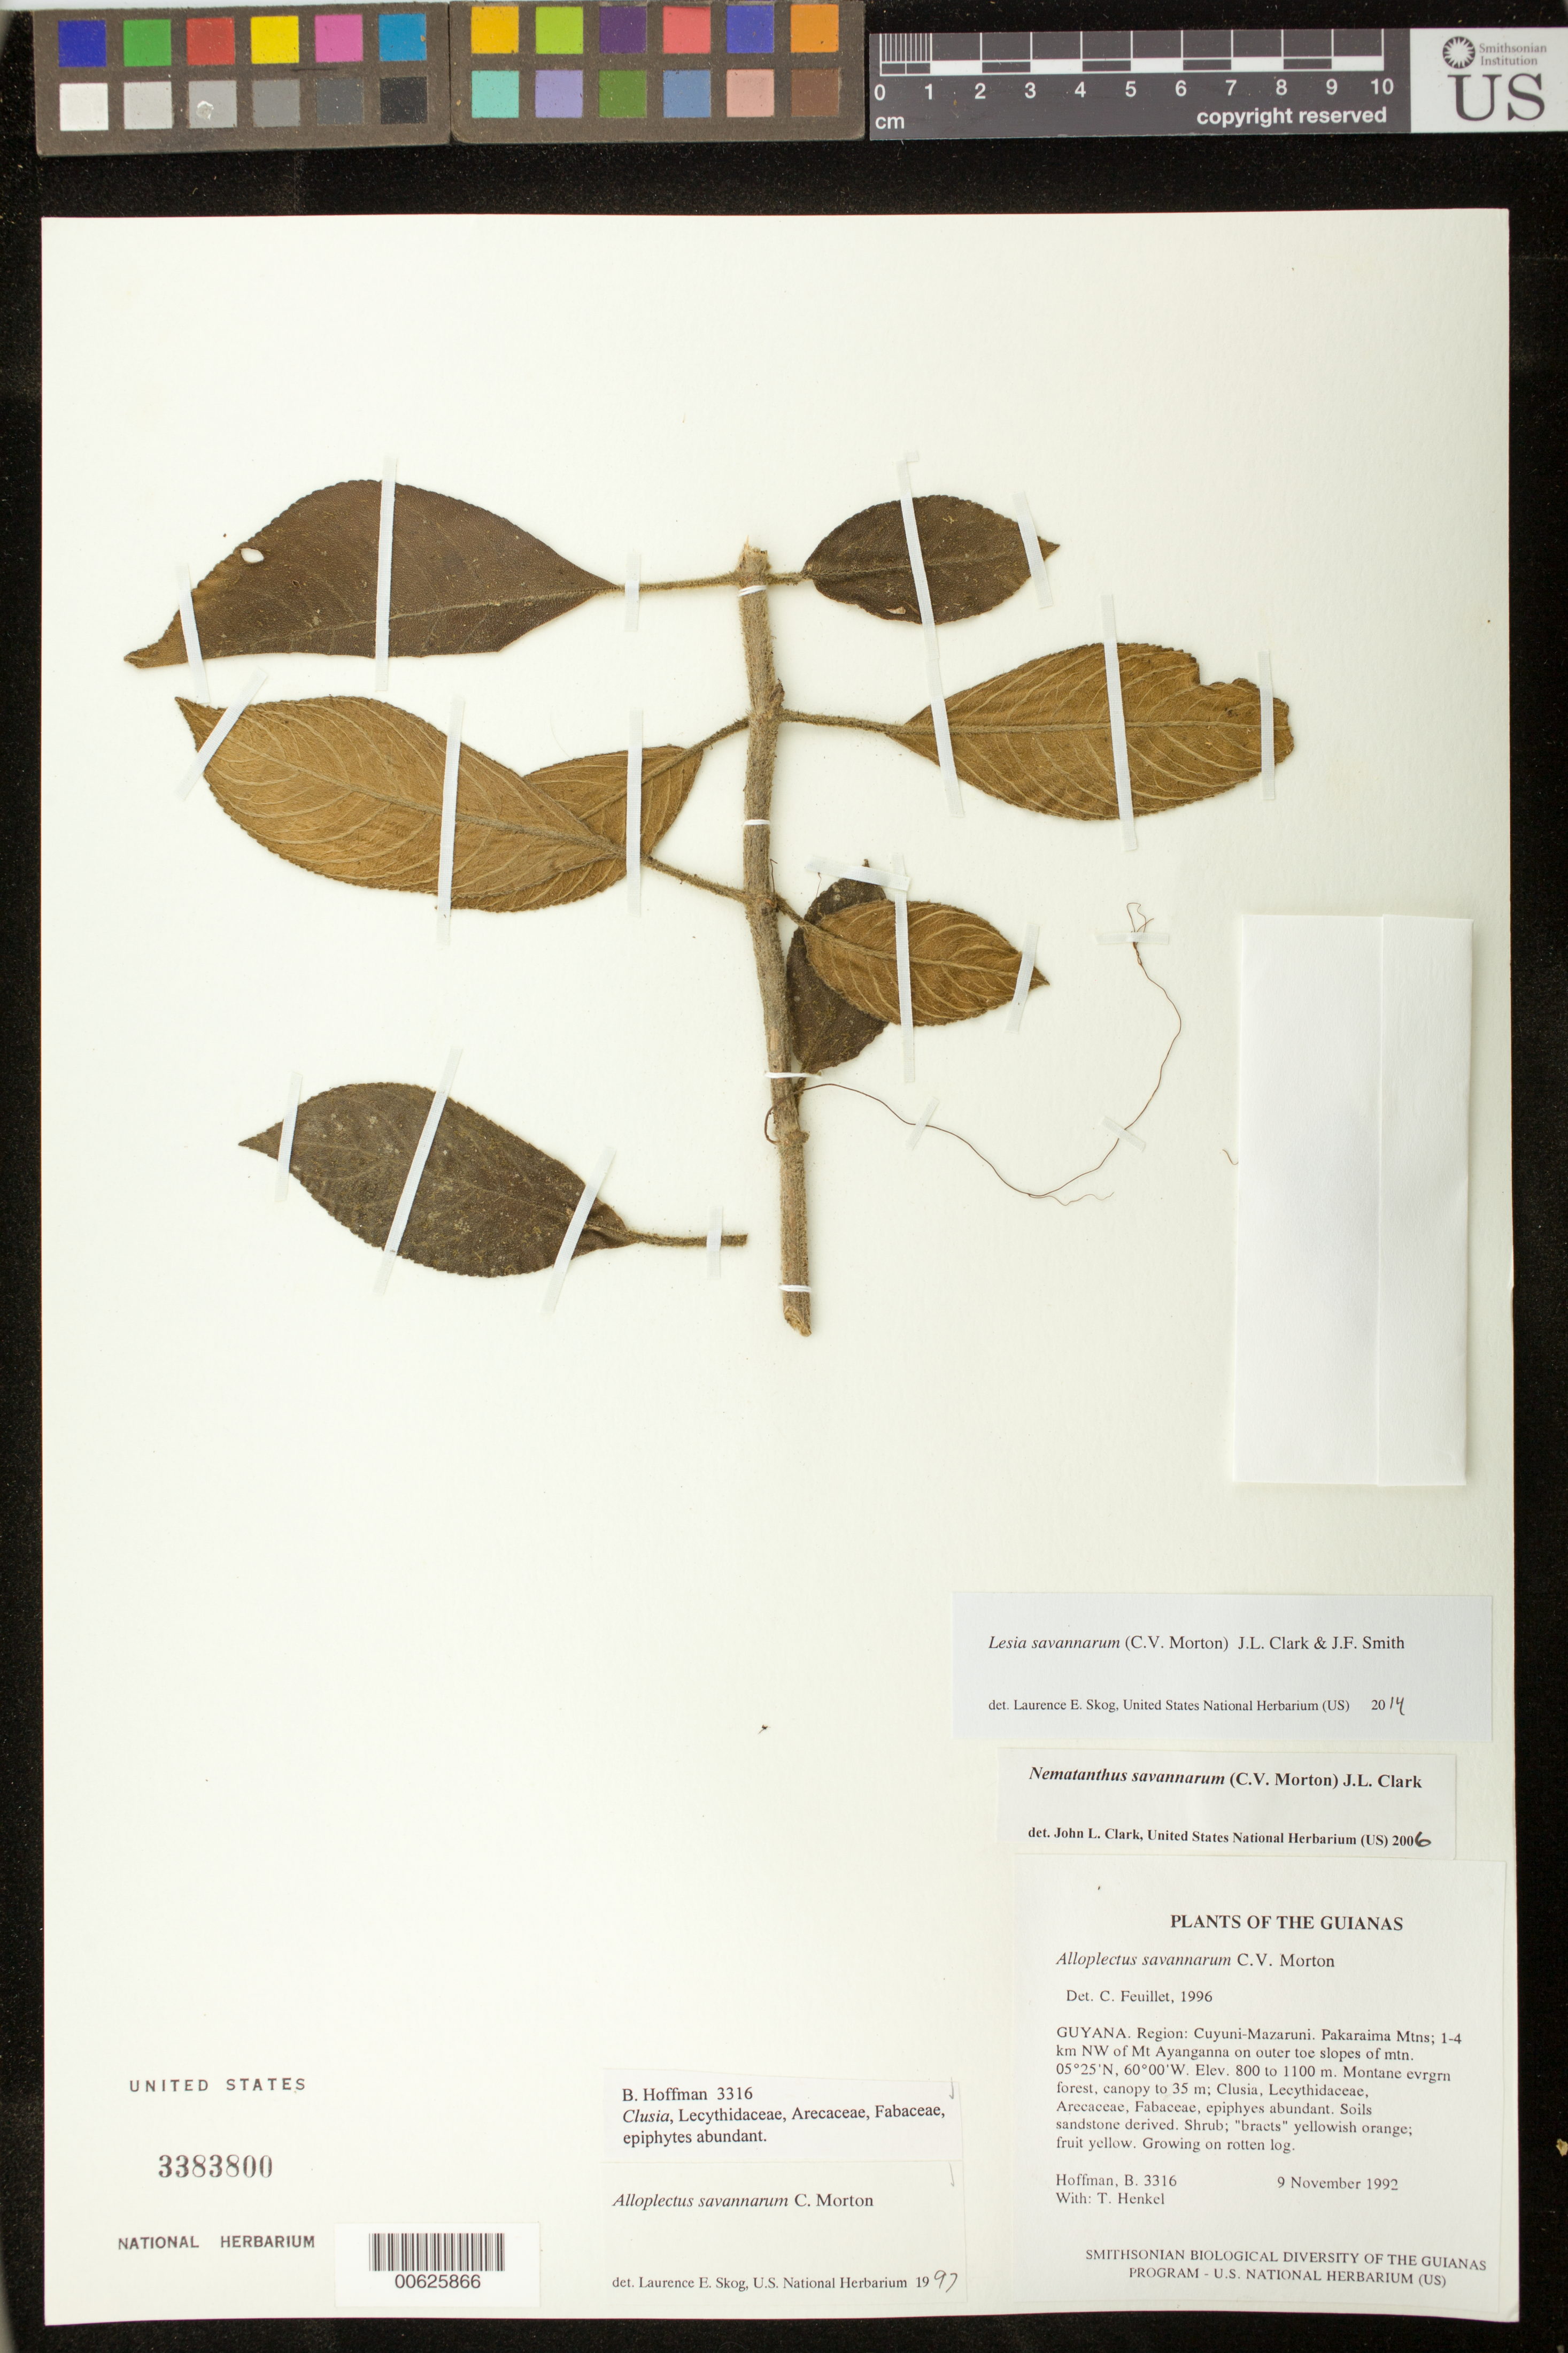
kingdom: Plantae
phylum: Tracheophyta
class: Magnoliopsida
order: Lamiales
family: Gesneriaceae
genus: Lesia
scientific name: Lesia savannarum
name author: (C.V. Morton) J.L. Clark & J.F. Sm.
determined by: Skog, Laurence E.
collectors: B. Hoffman & T. Henkel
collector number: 3316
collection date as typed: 09 Nov 1992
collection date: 1992-11-09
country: Guyana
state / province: Cuyuni-Mazaruni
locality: Pakaraima Mts; 1-4 km NW of Mt. Ayanganna on outer toe slopes of mountain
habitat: Montane evergreen forest, canopy to 35 m; soils sandstone derived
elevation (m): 800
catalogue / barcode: US 3383800